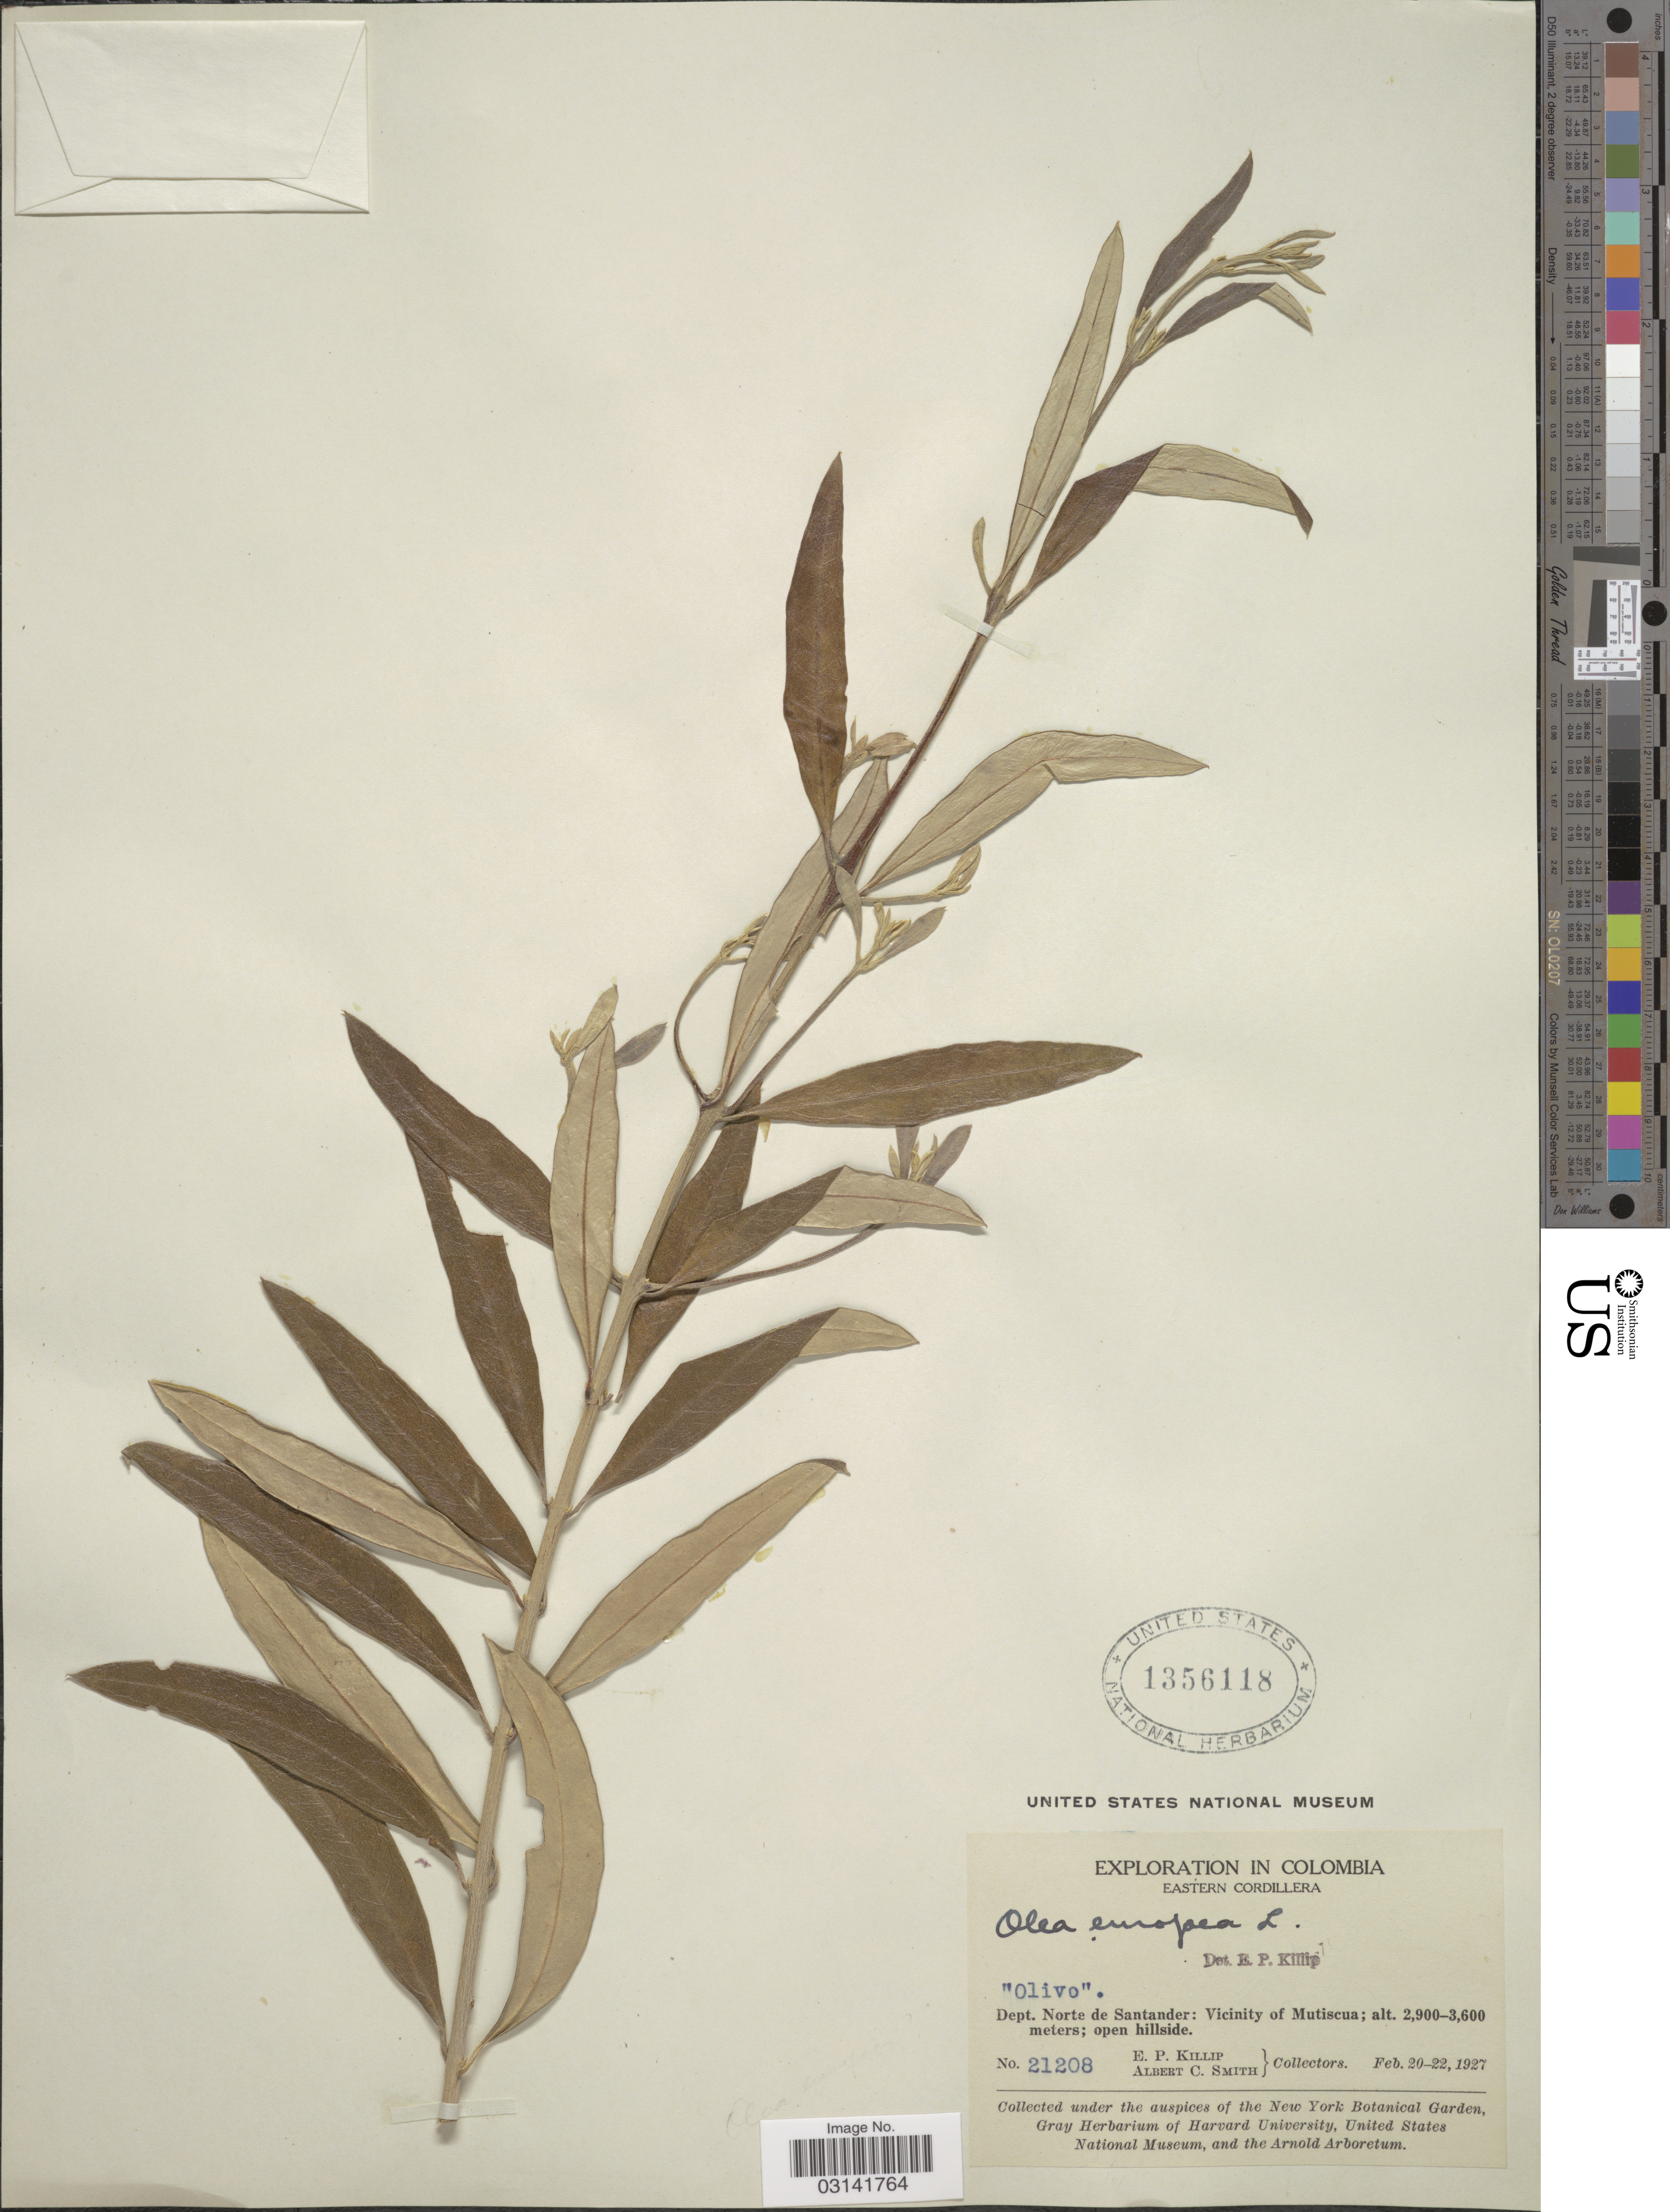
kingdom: Plantae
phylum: Tracheophyta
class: Magnoliopsida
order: Lamiales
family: Oleaceae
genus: Olea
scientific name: Olea europaea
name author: L.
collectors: E. P. Killip & A. C. Smith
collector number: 21208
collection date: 1927-02-20/1927-02-22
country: Colombia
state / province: Norte de Santander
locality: Eastern Cordillera. Dept. Norte de Santander: Vicinity of Mutiscua.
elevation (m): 2900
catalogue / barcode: US 1356118